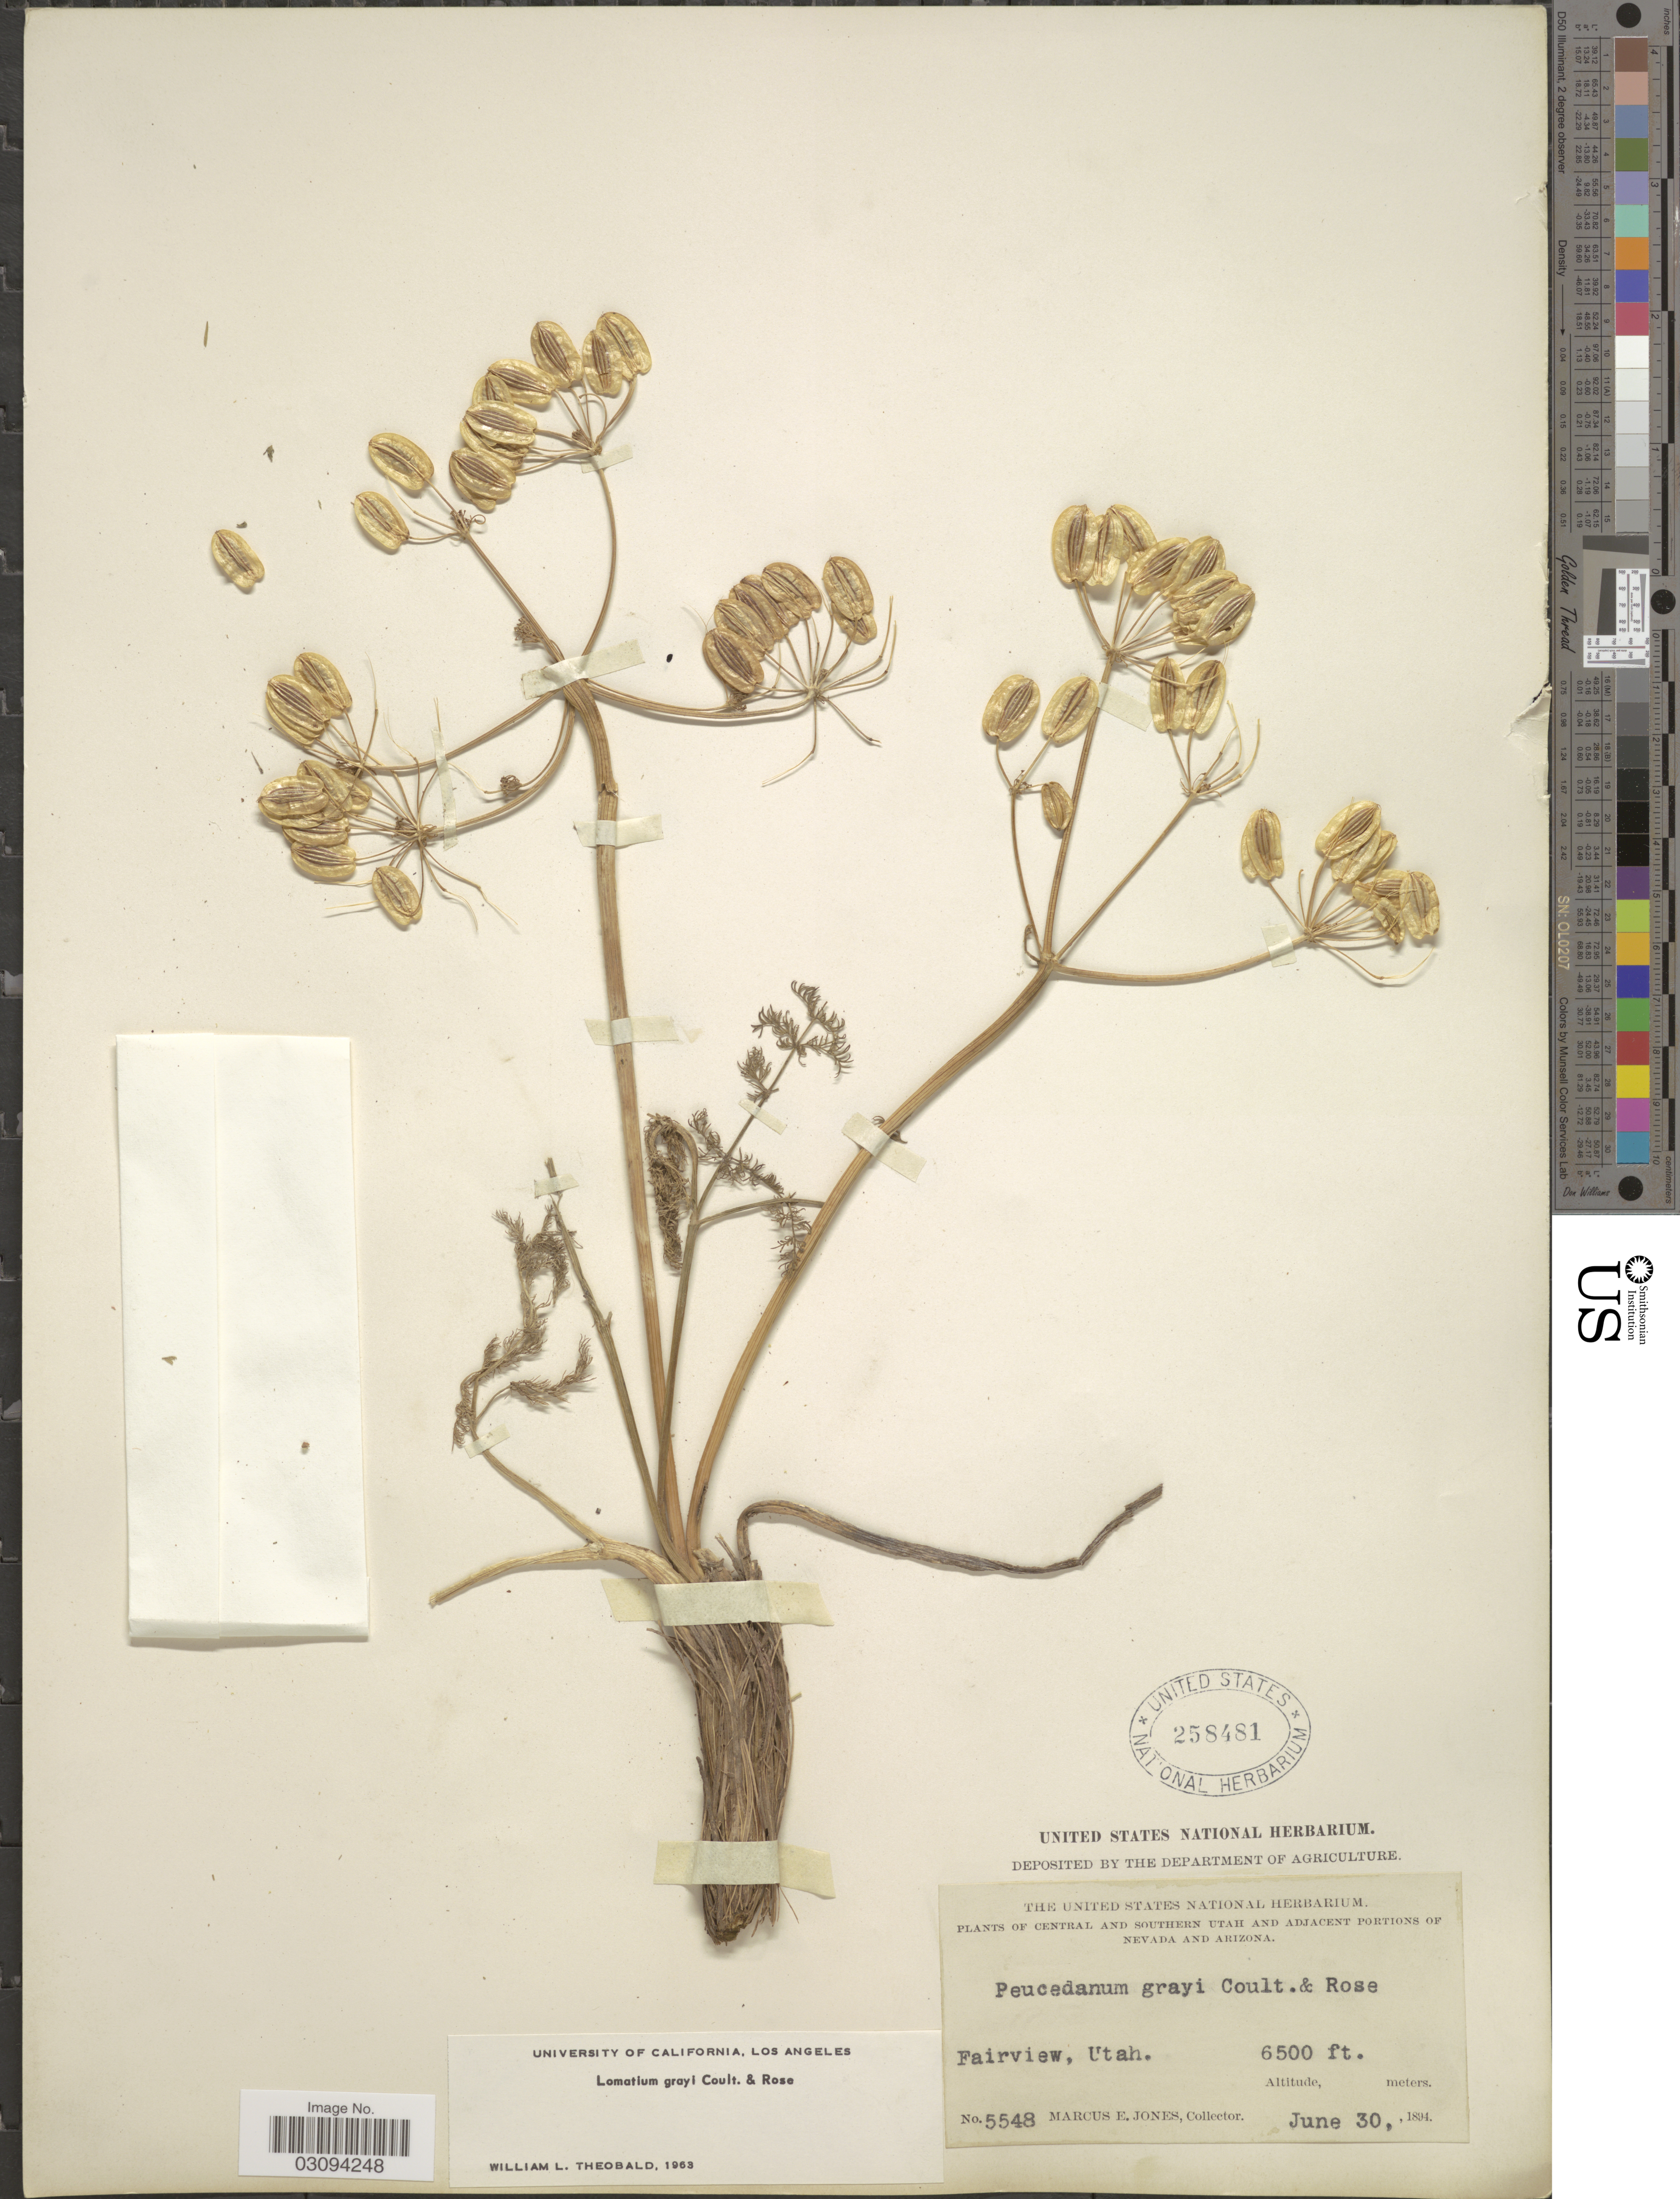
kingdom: Plantae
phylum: Tracheophyta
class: Magnoliopsida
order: Apiales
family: Apiaceae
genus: Lomatium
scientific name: Lomatium grayi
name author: (J.M. Coult. & Rose) J.M. Coult. & Rose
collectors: M. E. Jones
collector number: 5548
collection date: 1894-06-30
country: United States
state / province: Utah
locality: Southern Utah. Fairview.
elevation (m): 1981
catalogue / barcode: US 258481